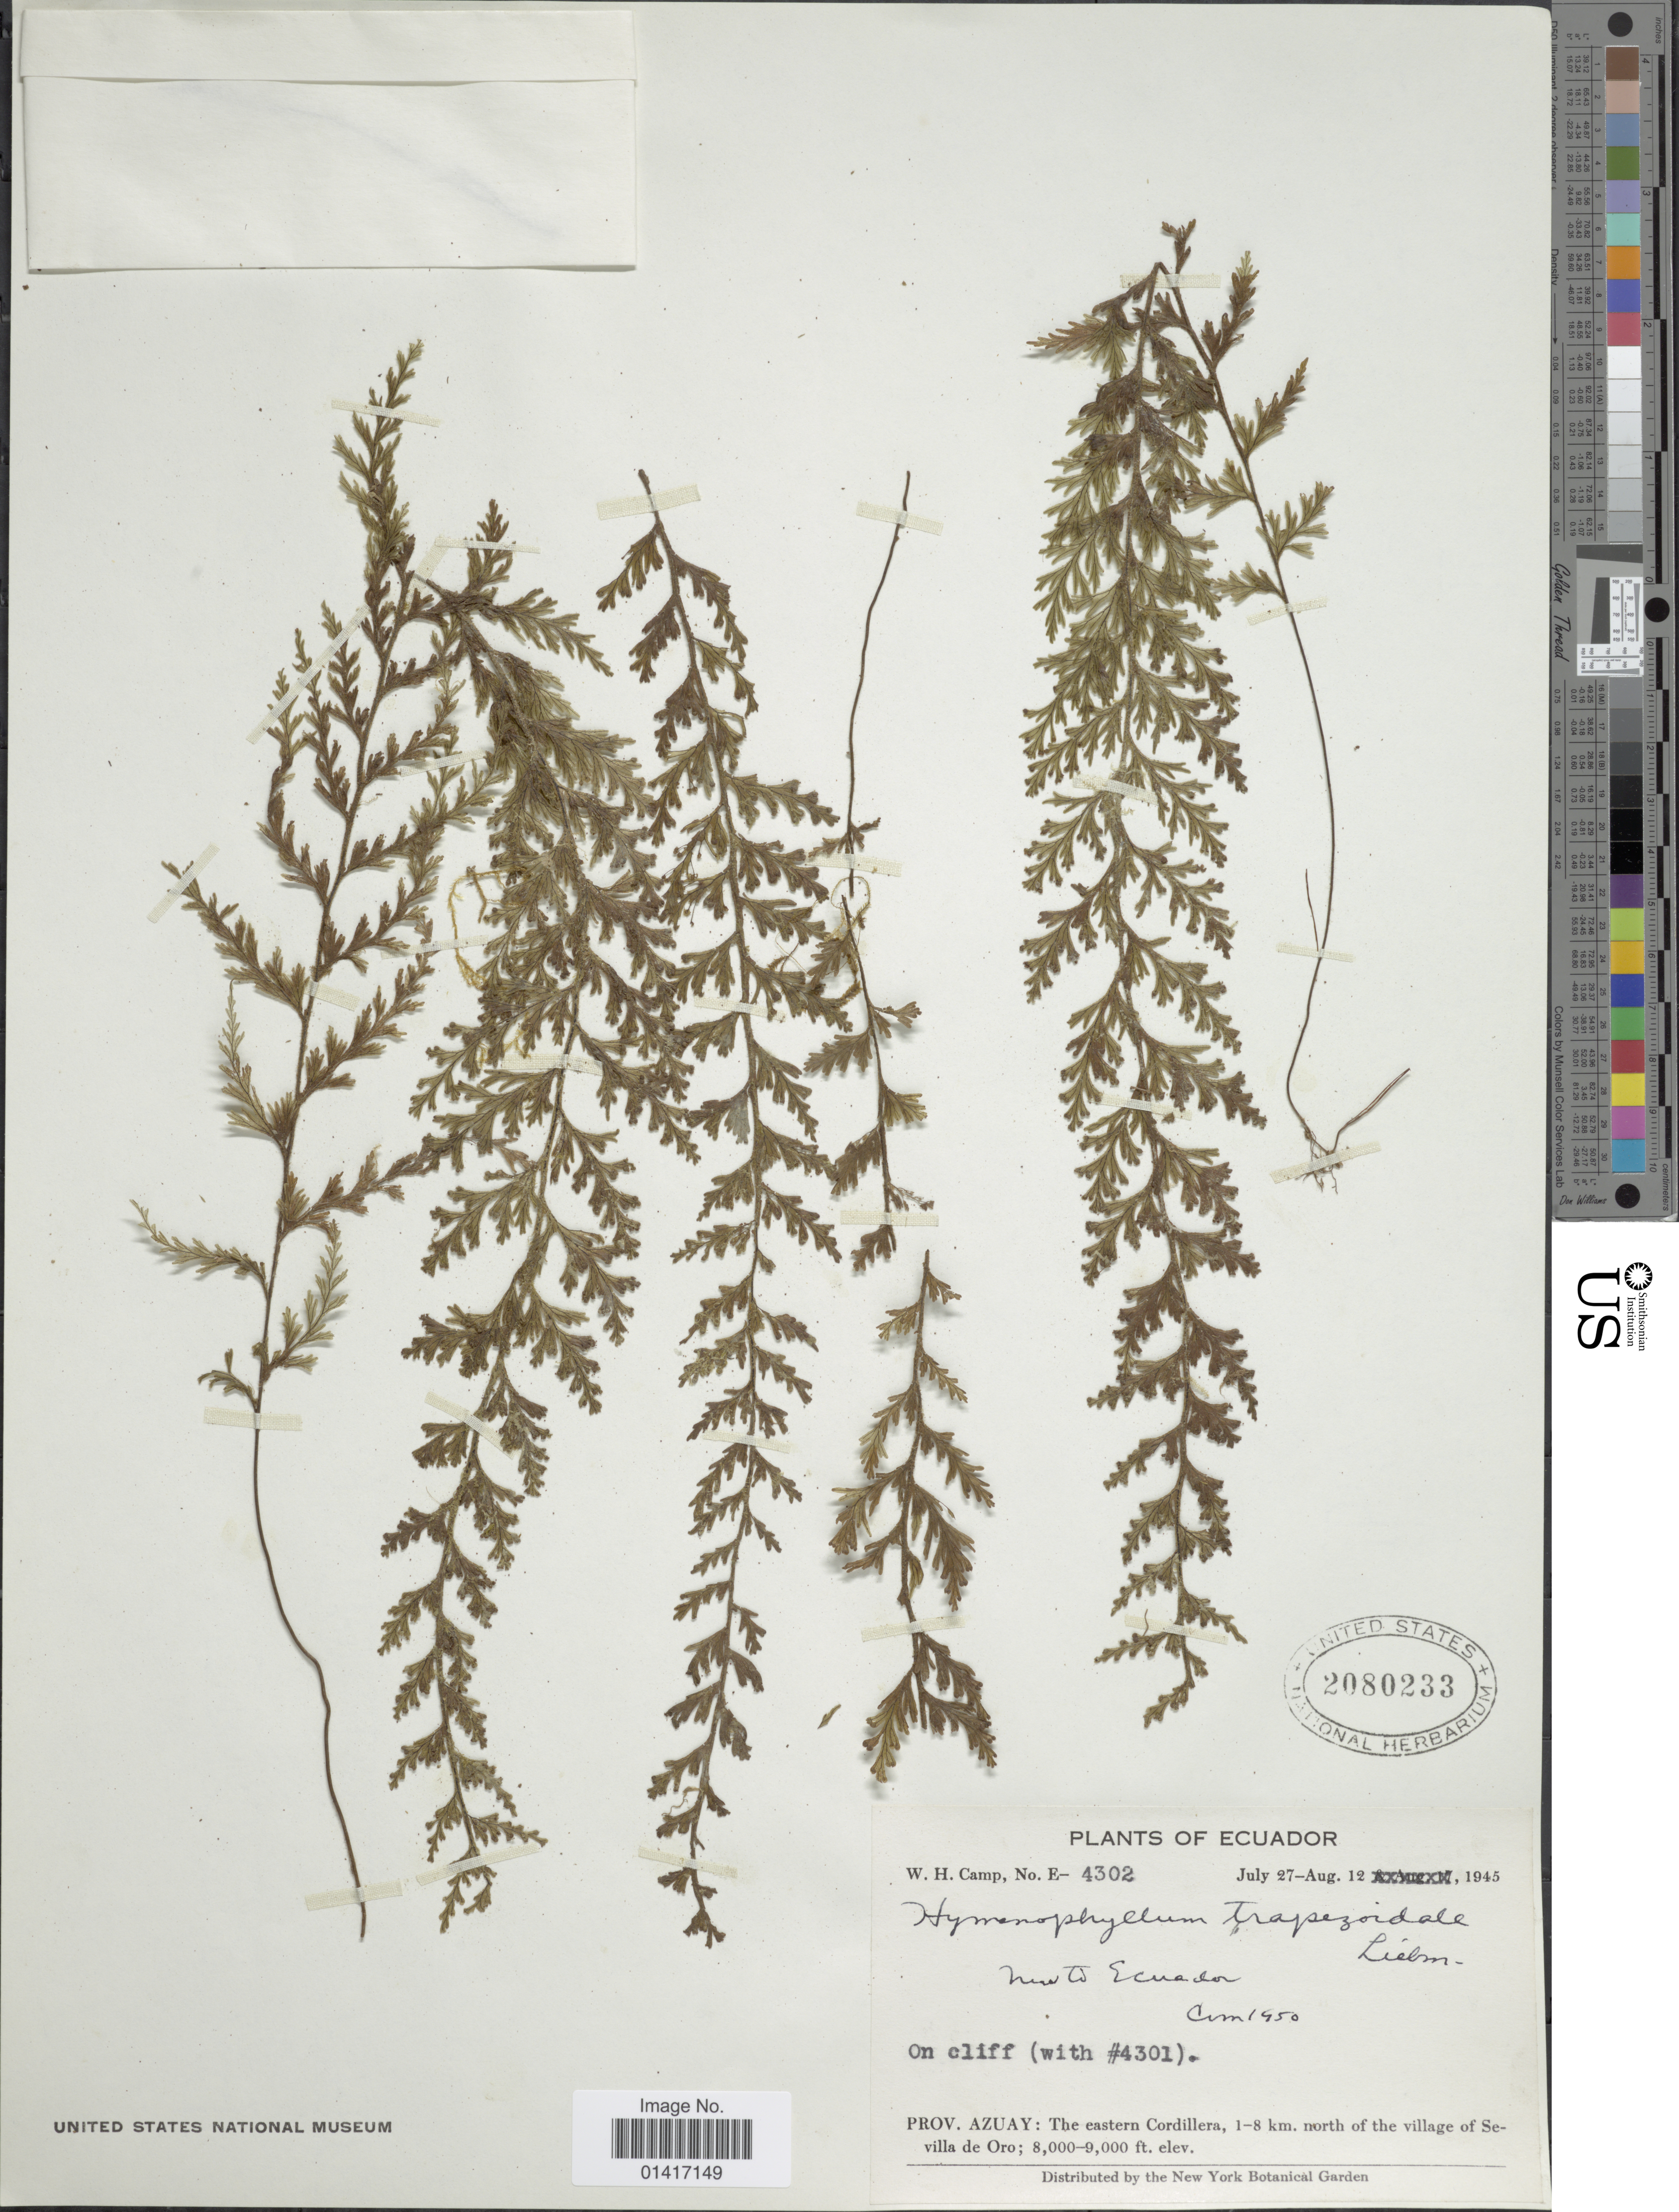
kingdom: Plantae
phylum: Tracheophyta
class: Polypodiopsida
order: Hymenophyllales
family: Hymenophyllaceae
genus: Hymenophyllum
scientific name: Hymenophyllum trapezoidale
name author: Liebm.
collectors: W. H. Camp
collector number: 4302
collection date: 1945-07-27/1945-08-12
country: Ecuador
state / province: Azuay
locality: Prov. Azuay: The eastern Cordillera, 1-8 km, north of the village of Sevilla de Oro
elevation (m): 2438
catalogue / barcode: US 2080233